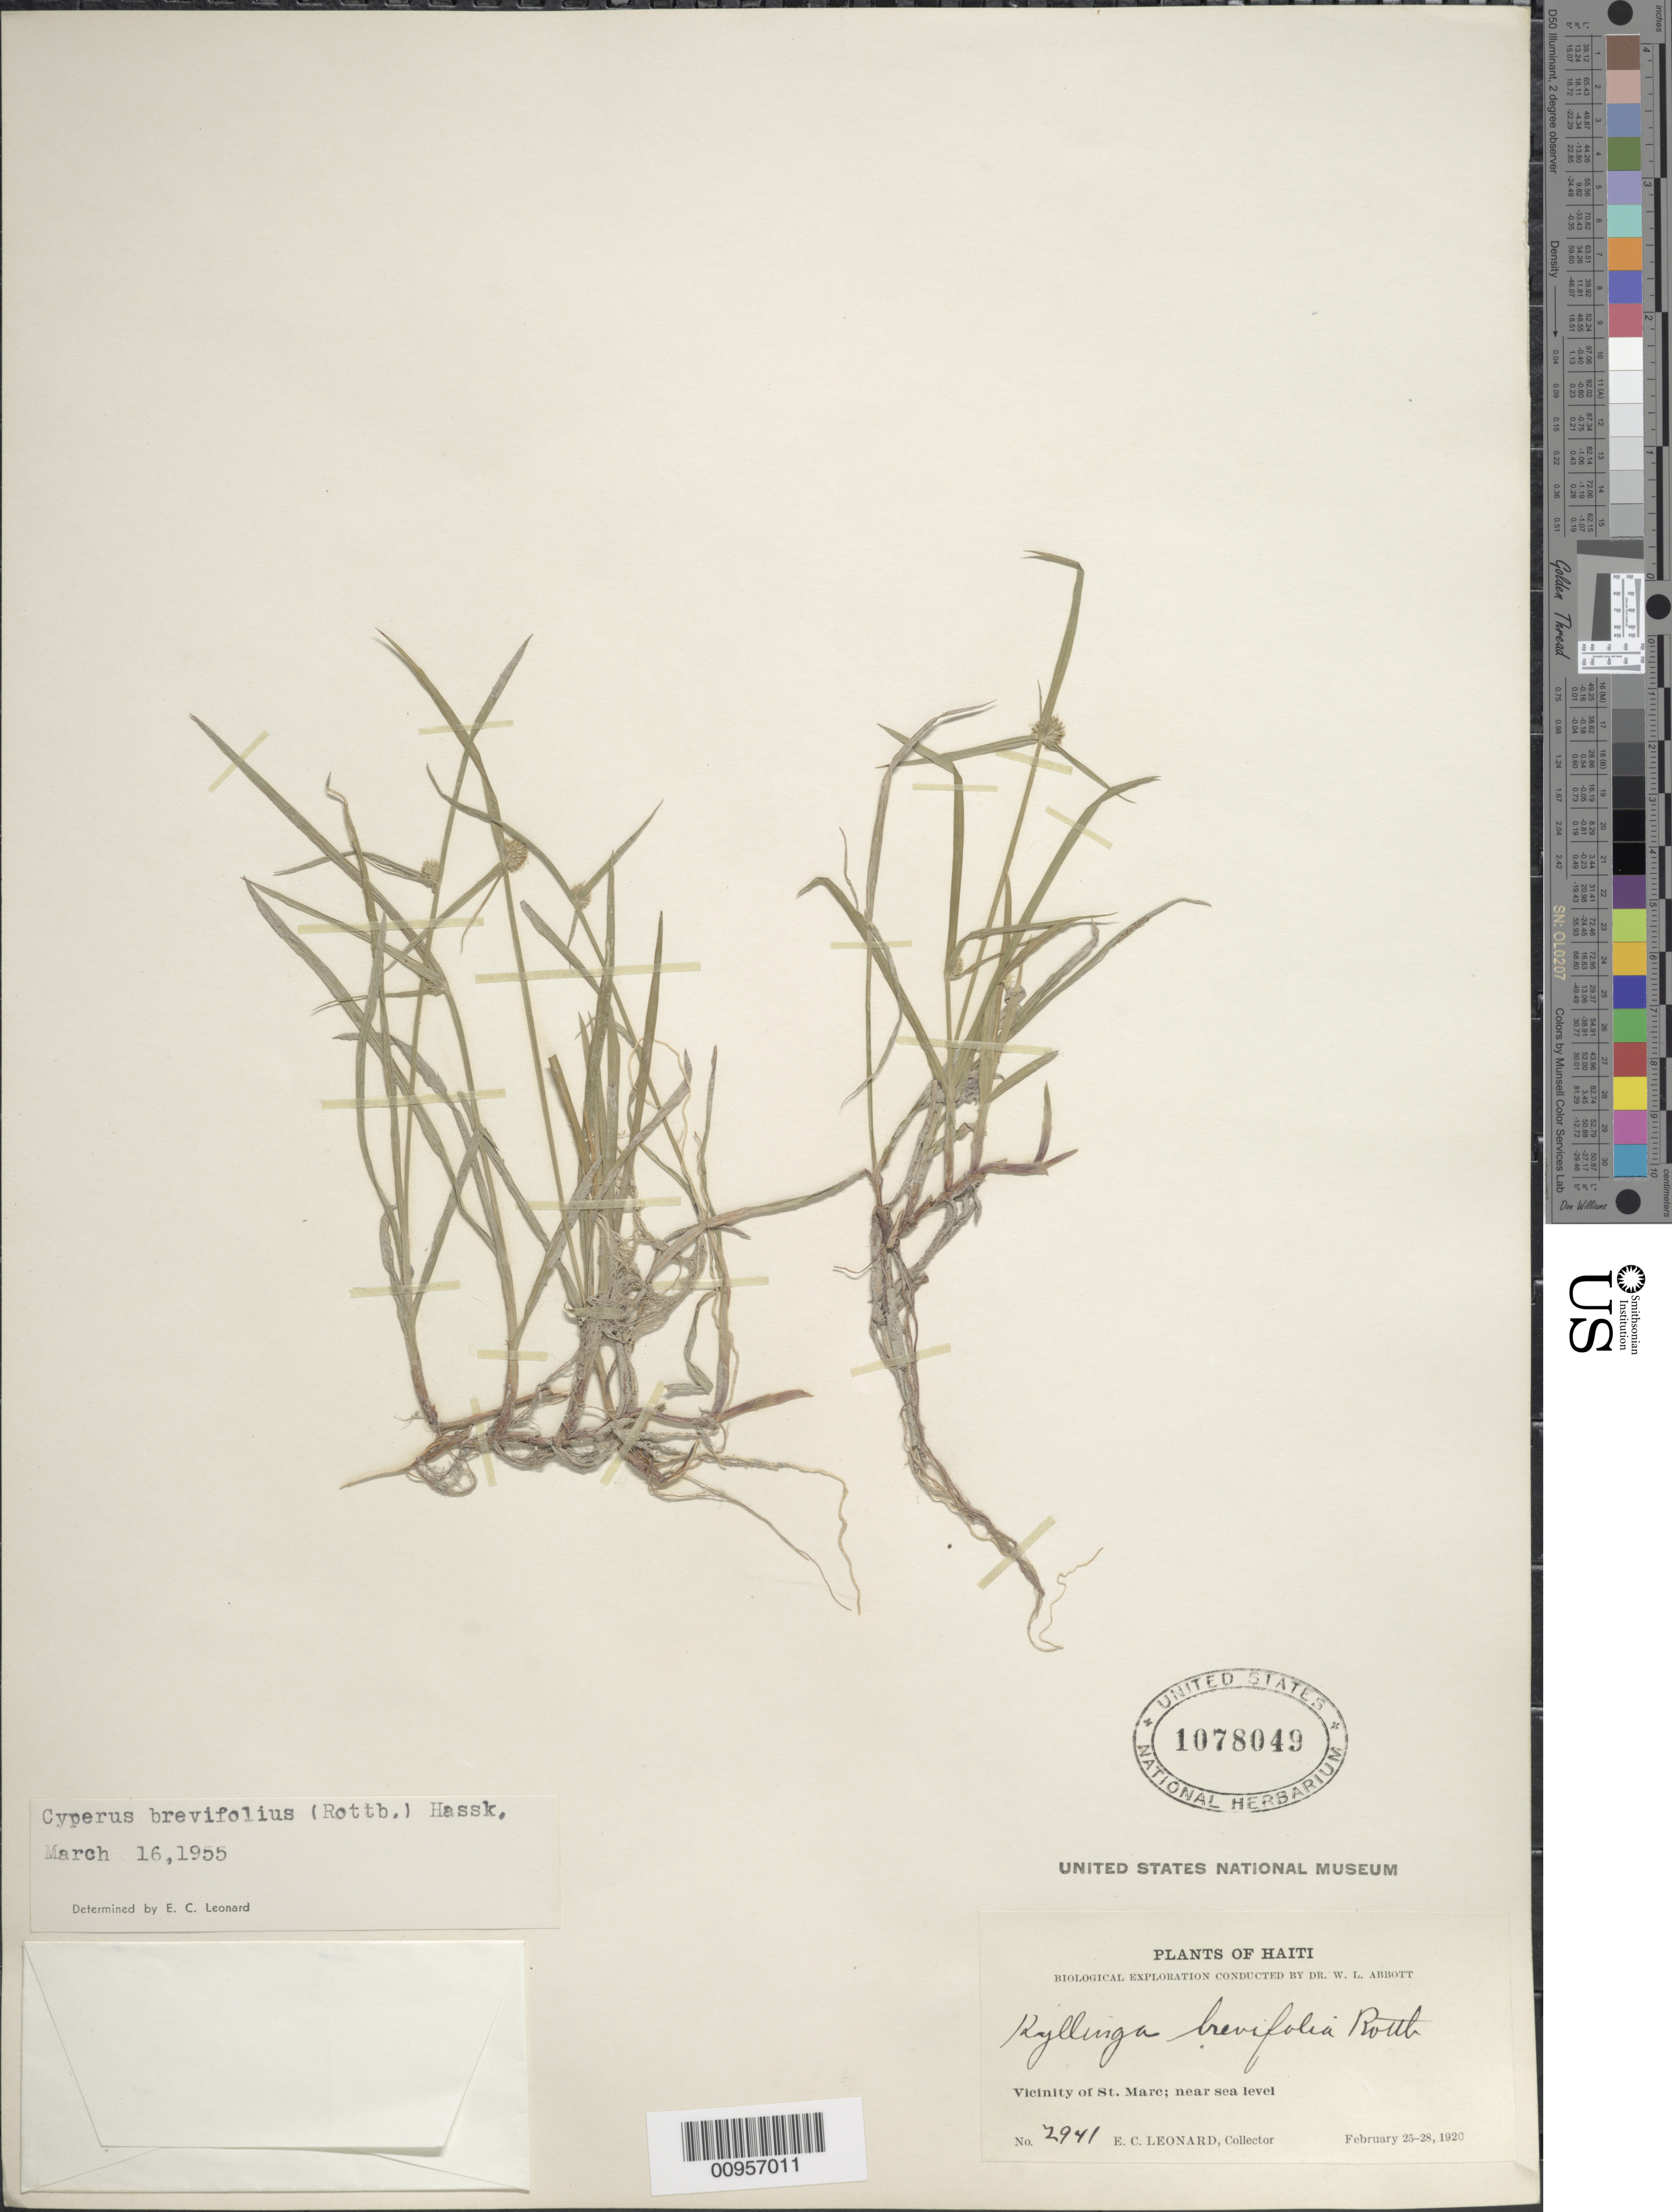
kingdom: Plantae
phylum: Tracheophyta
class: Liliopsida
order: Poales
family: Cyperaceae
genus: Cyperus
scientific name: Cyperus brevifolius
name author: (Rottb.) Hassk.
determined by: Strong, M. T., (US), Smithsonian Institution - National Museum of Natural History (UNITED STATES)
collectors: E. C. Leonard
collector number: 2941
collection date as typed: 25 Feb 1920 to 28 Feb 1920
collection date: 1920-02-25/1920-02-28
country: Haiti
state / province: Artibonite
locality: Vicinity of St. Marc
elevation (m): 0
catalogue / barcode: US 1078049